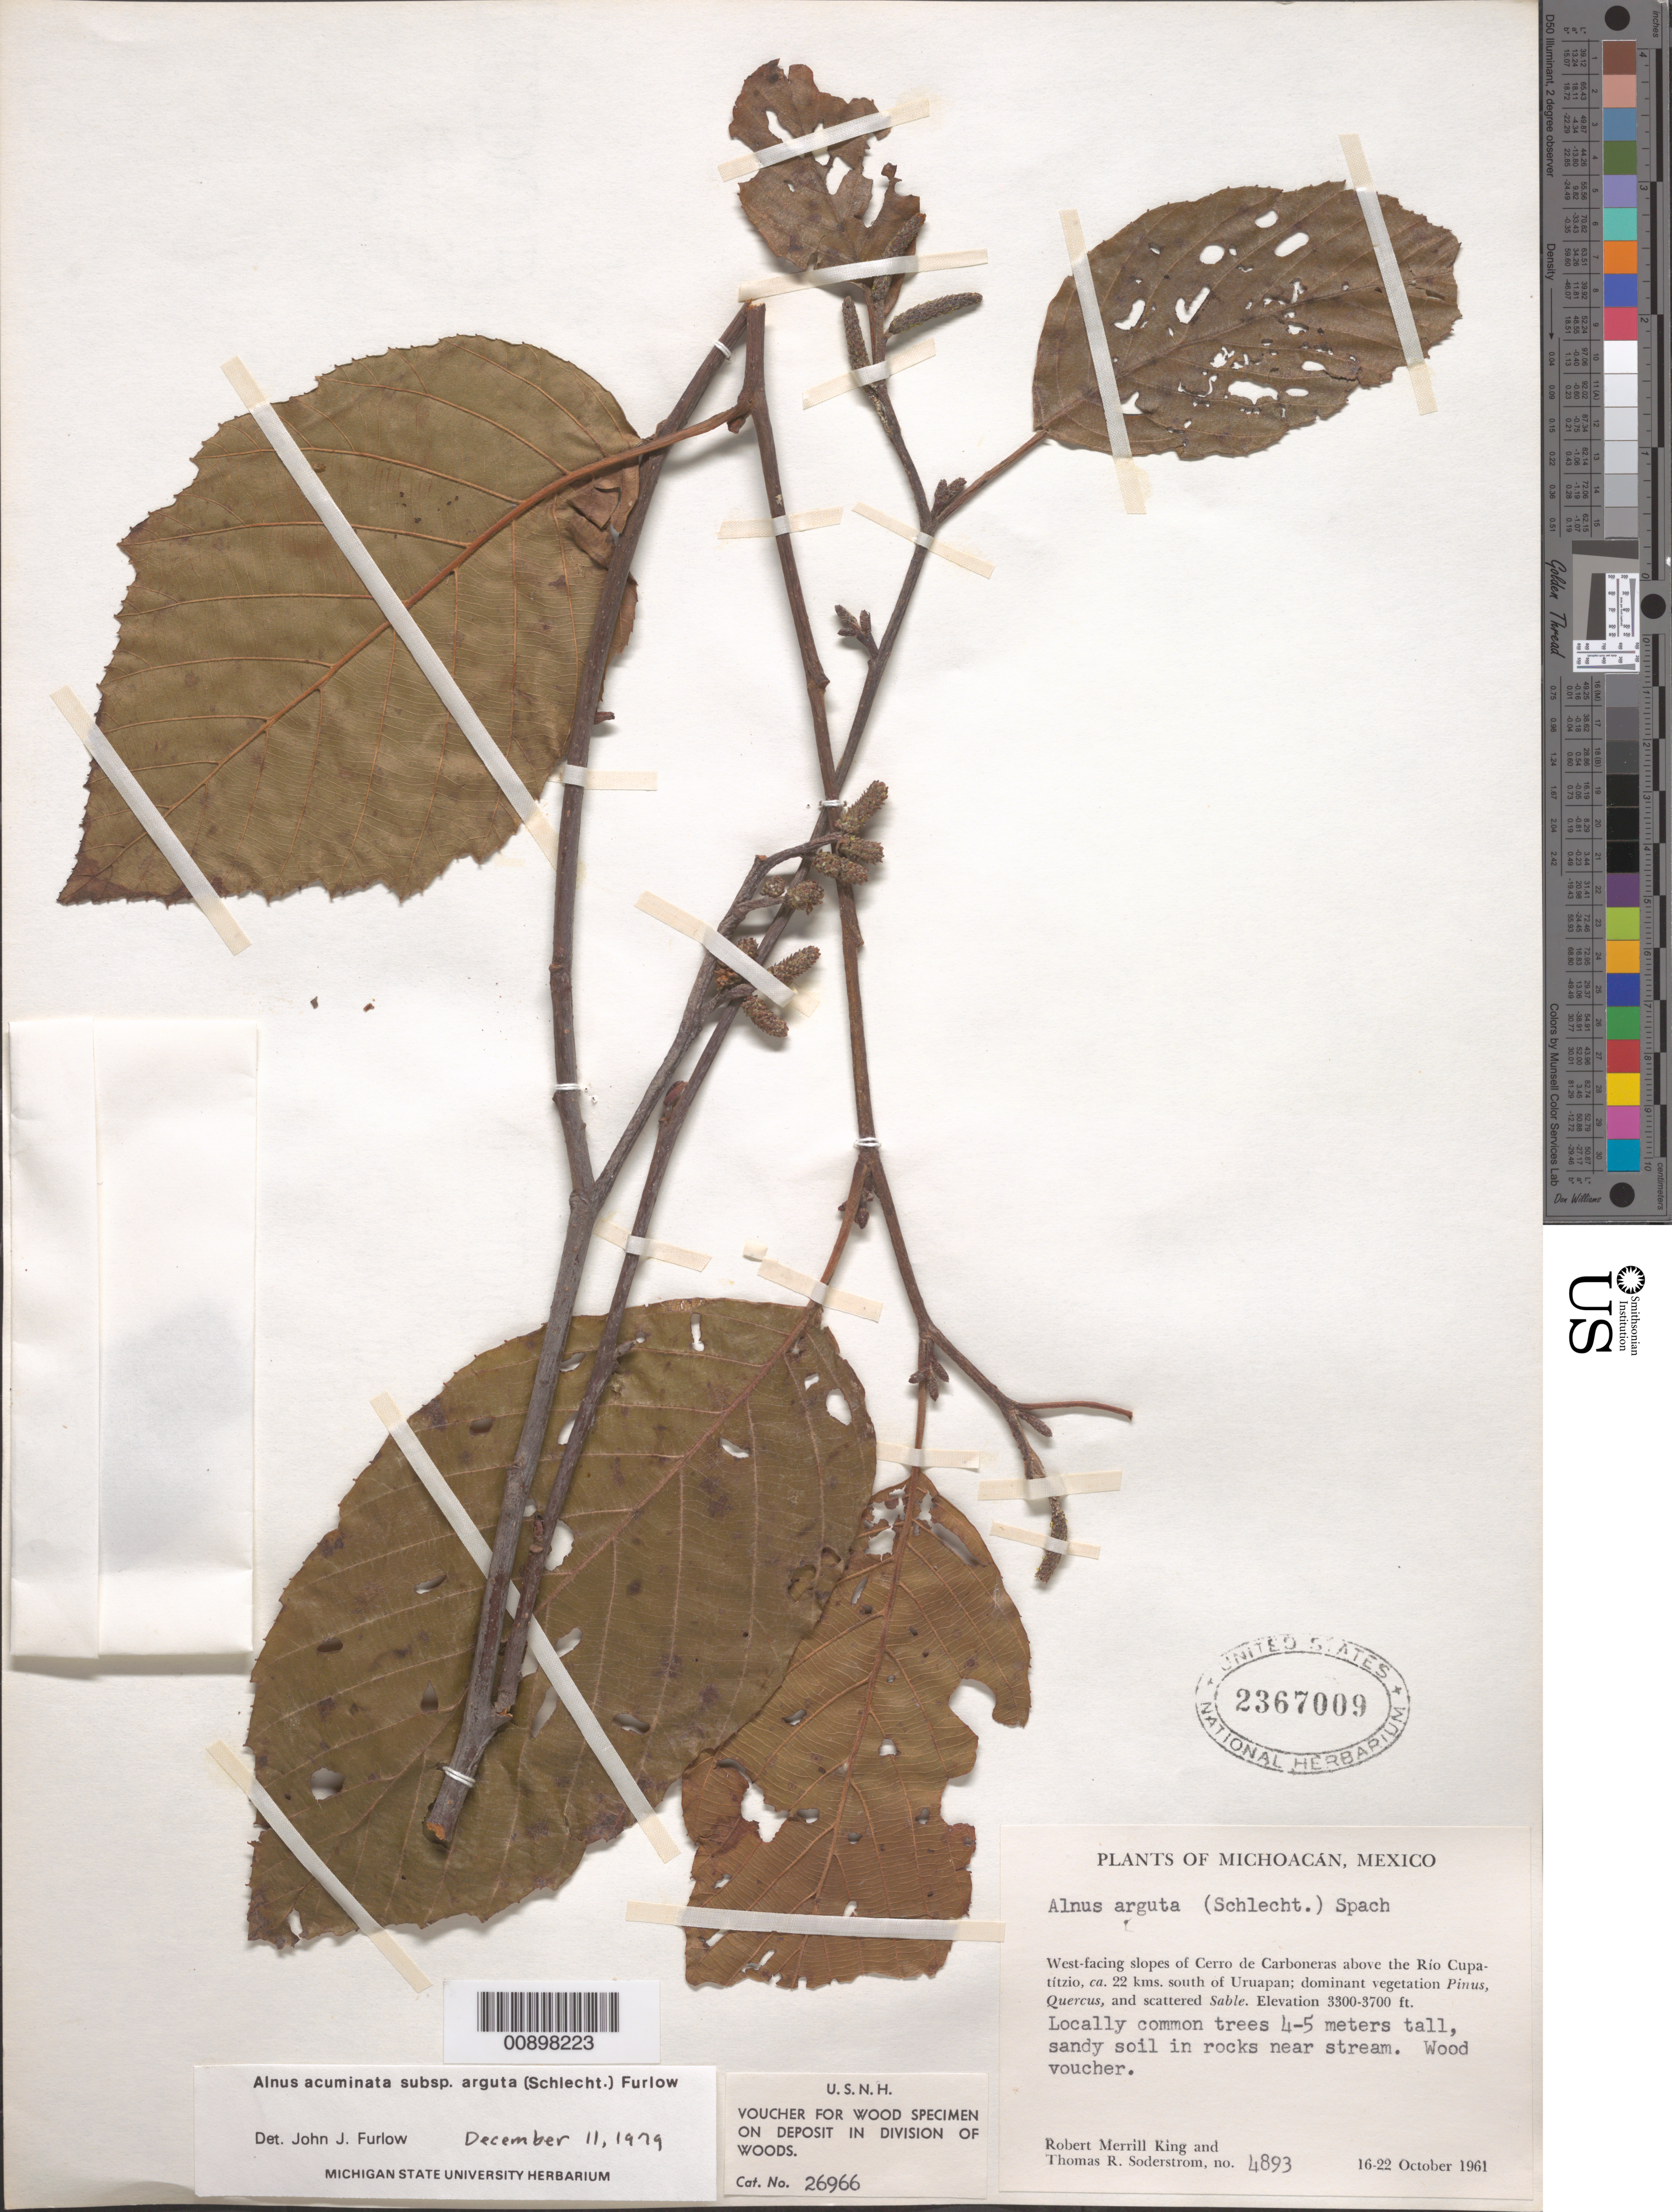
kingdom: Plantae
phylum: Tracheophyta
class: Magnoliopsida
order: Fagales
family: Betulaceae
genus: Alnus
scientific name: Alnus acuminata subsp. arguta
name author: (Schltdl.) Furlow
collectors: R. M. King & T. R. Soderstrom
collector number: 4893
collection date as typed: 16 Oct 1961 to 22 Oct 1961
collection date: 1961-10-16/1961-10-22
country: Mexico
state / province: Michoacán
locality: West-facing slopes of Cerro de Carboneras above the Río Cupatítzio, ca. 22 kms. south of Uruapan.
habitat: Sandy soil in rocks near stream. Dominant vegetation Pinus, Quercus, and scattered Sable.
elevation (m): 1006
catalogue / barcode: US 2367009